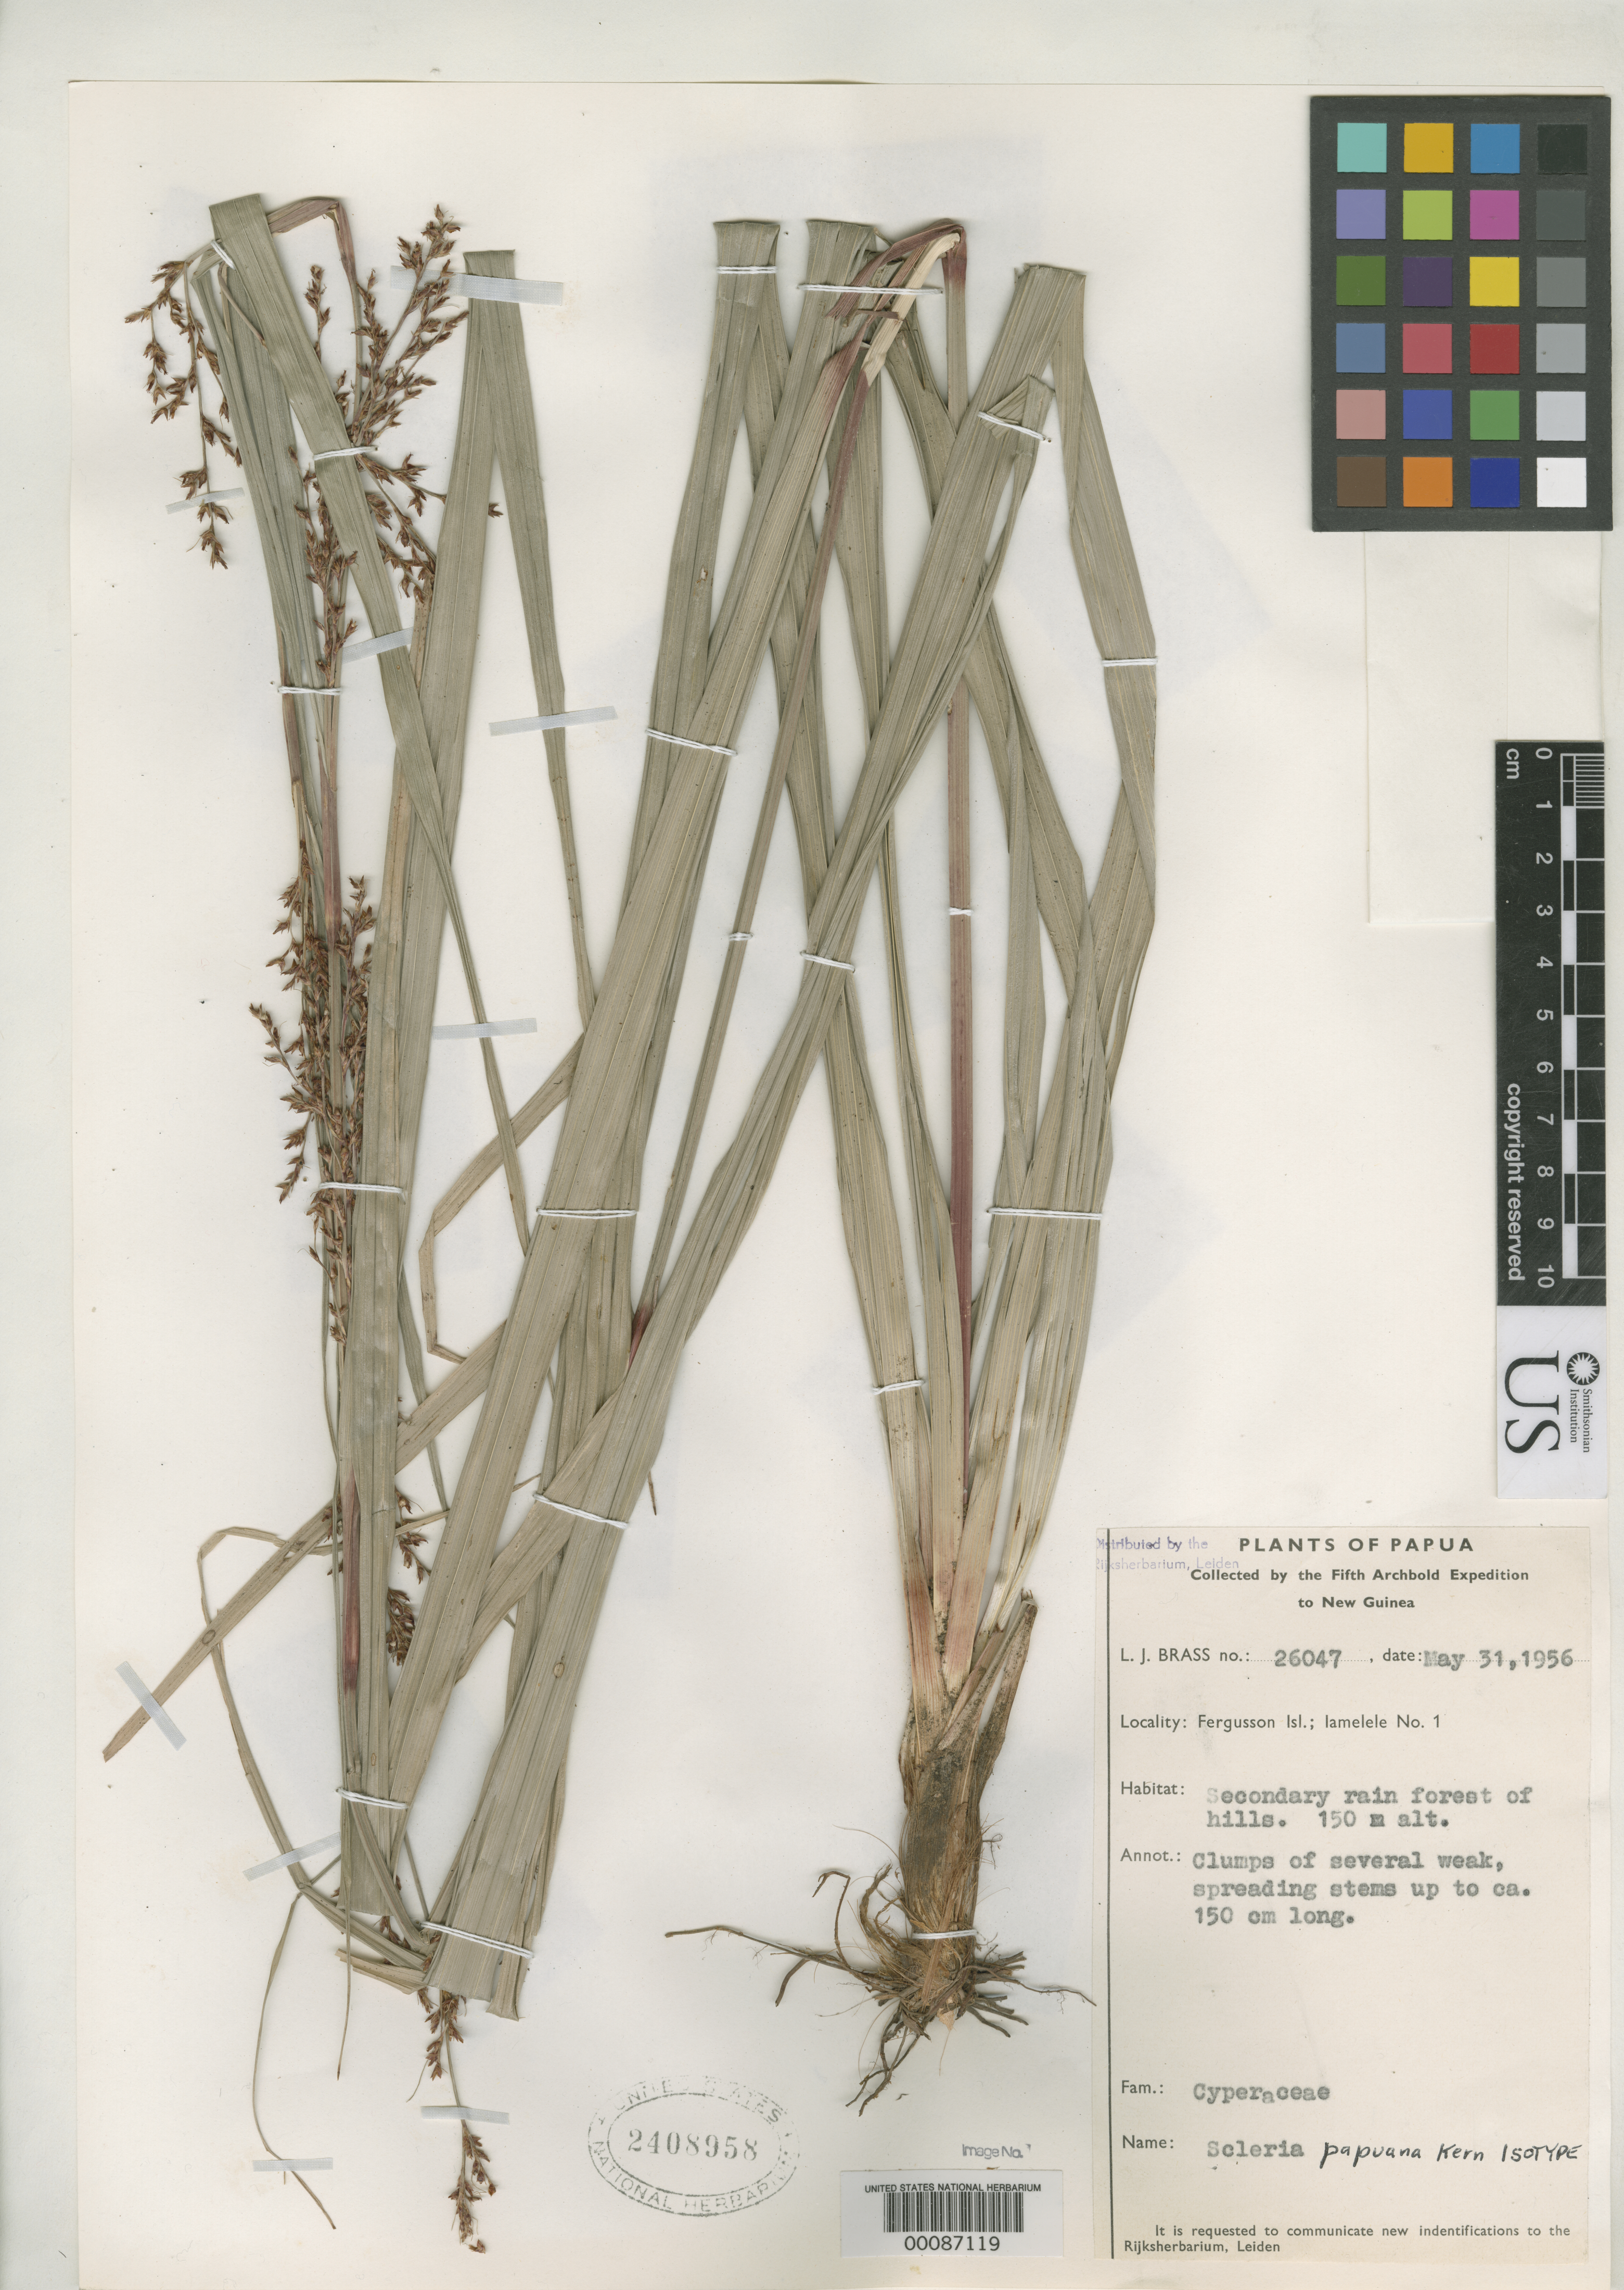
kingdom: Plantae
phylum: Tracheophyta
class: Liliopsida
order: Poales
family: Cyperaceae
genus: Scleria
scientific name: Scleria papuana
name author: J. Kern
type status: Isotype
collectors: L. J. Brass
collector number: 26047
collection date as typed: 31 May 1956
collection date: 1956-05-31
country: Papua New Guinea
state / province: Milne Bay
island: Fergusson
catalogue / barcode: US 2408958